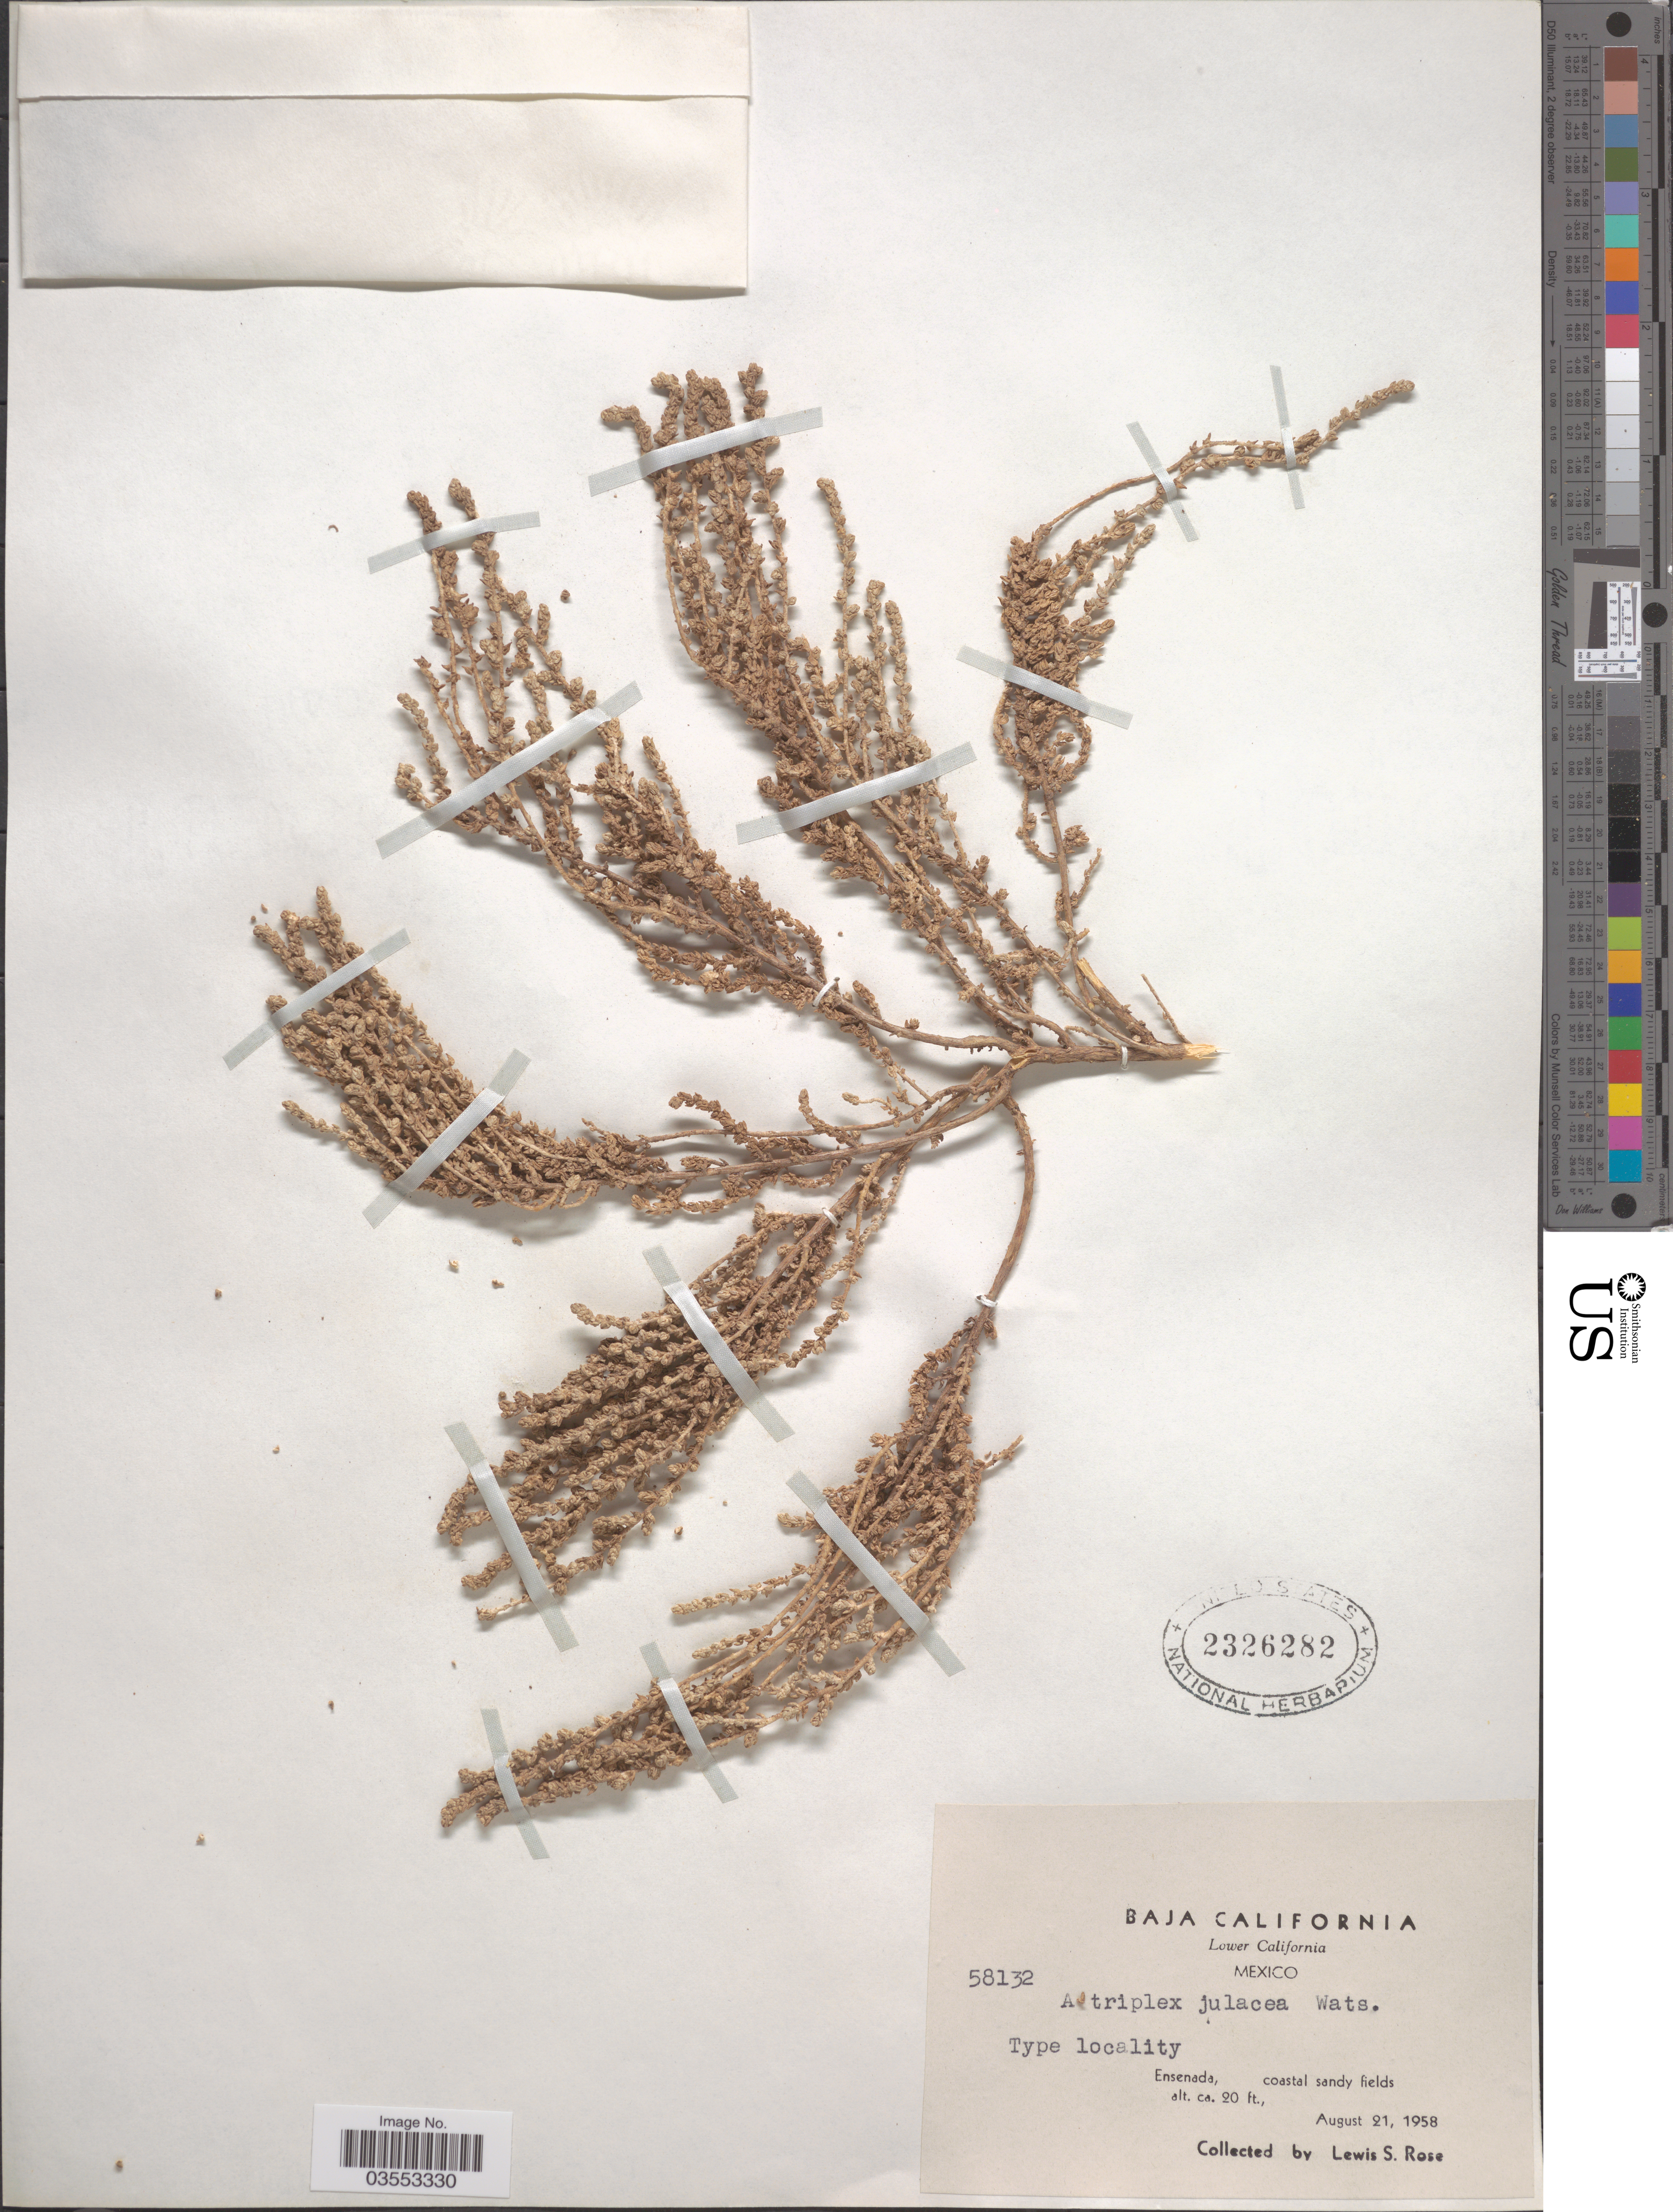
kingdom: Plantae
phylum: Tracheophyta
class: Magnoliopsida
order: Caryophyllales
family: Amaranthaceae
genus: Atriplex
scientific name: Atriplex julacea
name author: S. Watson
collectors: L. S. Rose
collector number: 58132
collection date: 1958-08-21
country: Mexico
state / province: Baja California Norte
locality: Lower California. Ensenada, coastal sandy fields.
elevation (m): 6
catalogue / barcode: US 2326282